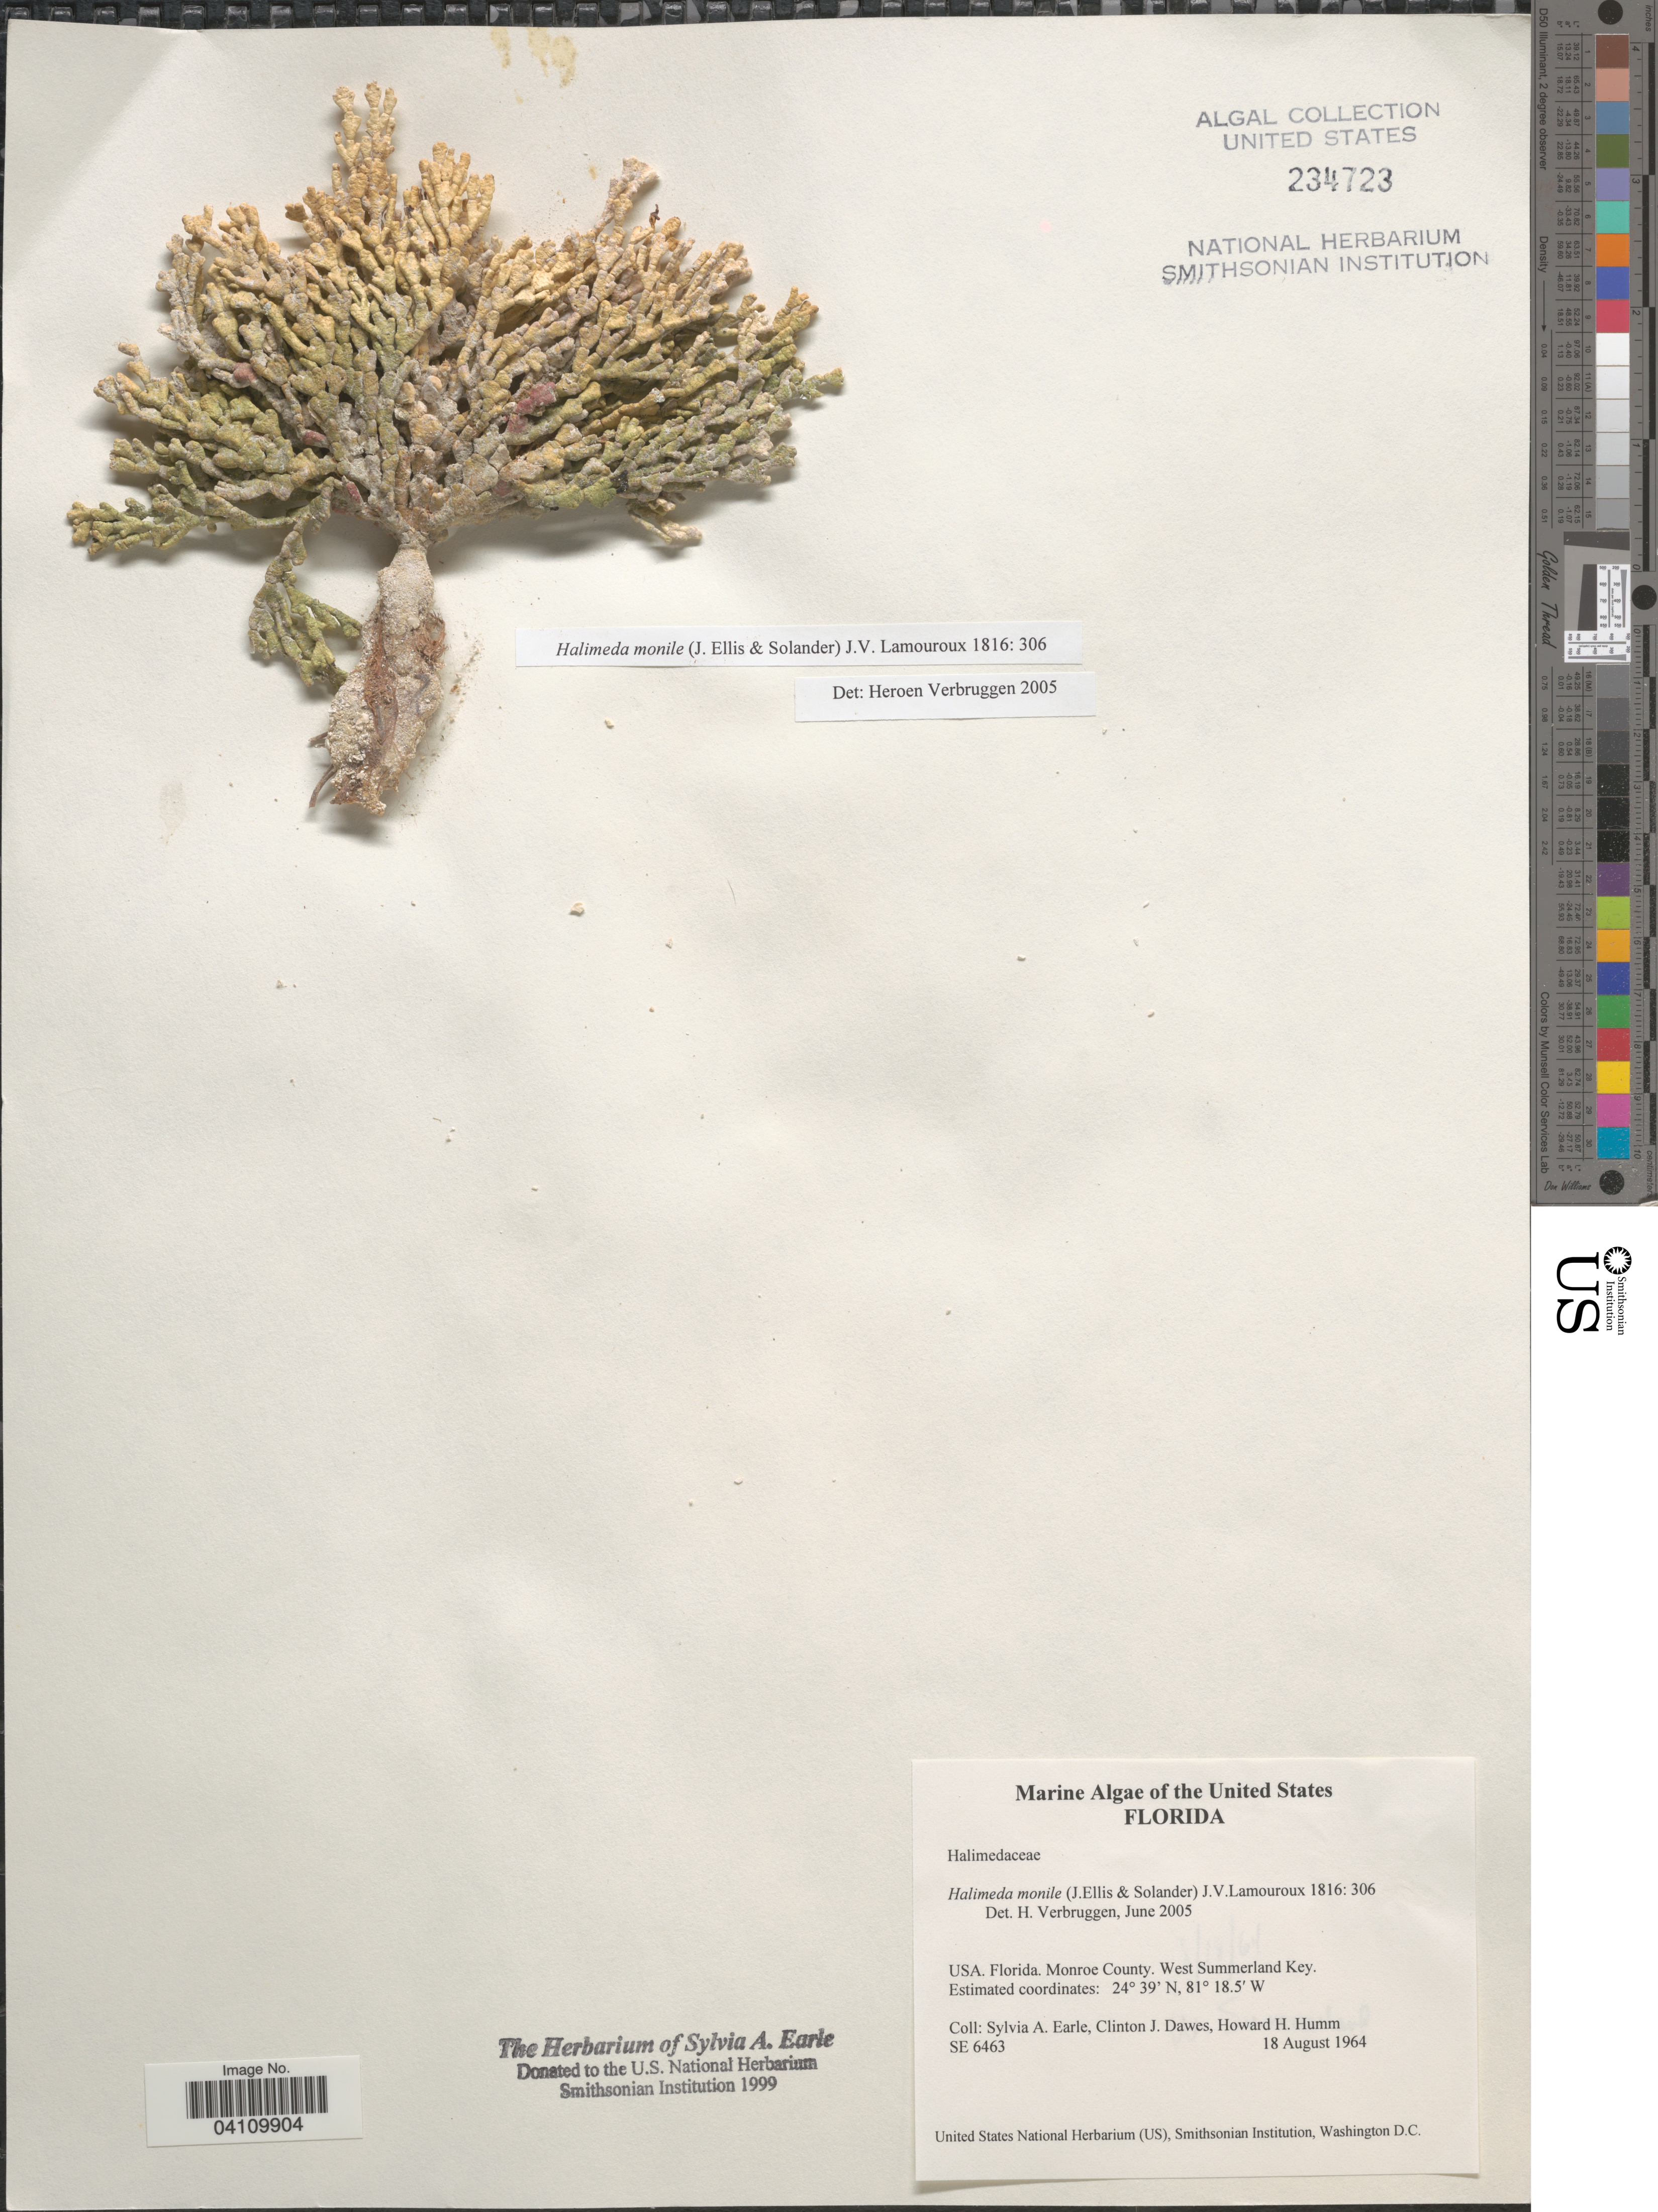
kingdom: Plantae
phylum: Chlorophyta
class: Ulvophyceae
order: Bryopsidales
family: Halimedaceae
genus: Halimeda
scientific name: Halimeda monile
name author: (J. Ellis & Sol.) J.V.Lamouroux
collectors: S. A. Earle, C. Dawes & H. Humm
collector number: SE 6463?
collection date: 1964-08-18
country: United States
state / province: Florida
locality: Monroe County. West Summerland Key.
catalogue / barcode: US 234723